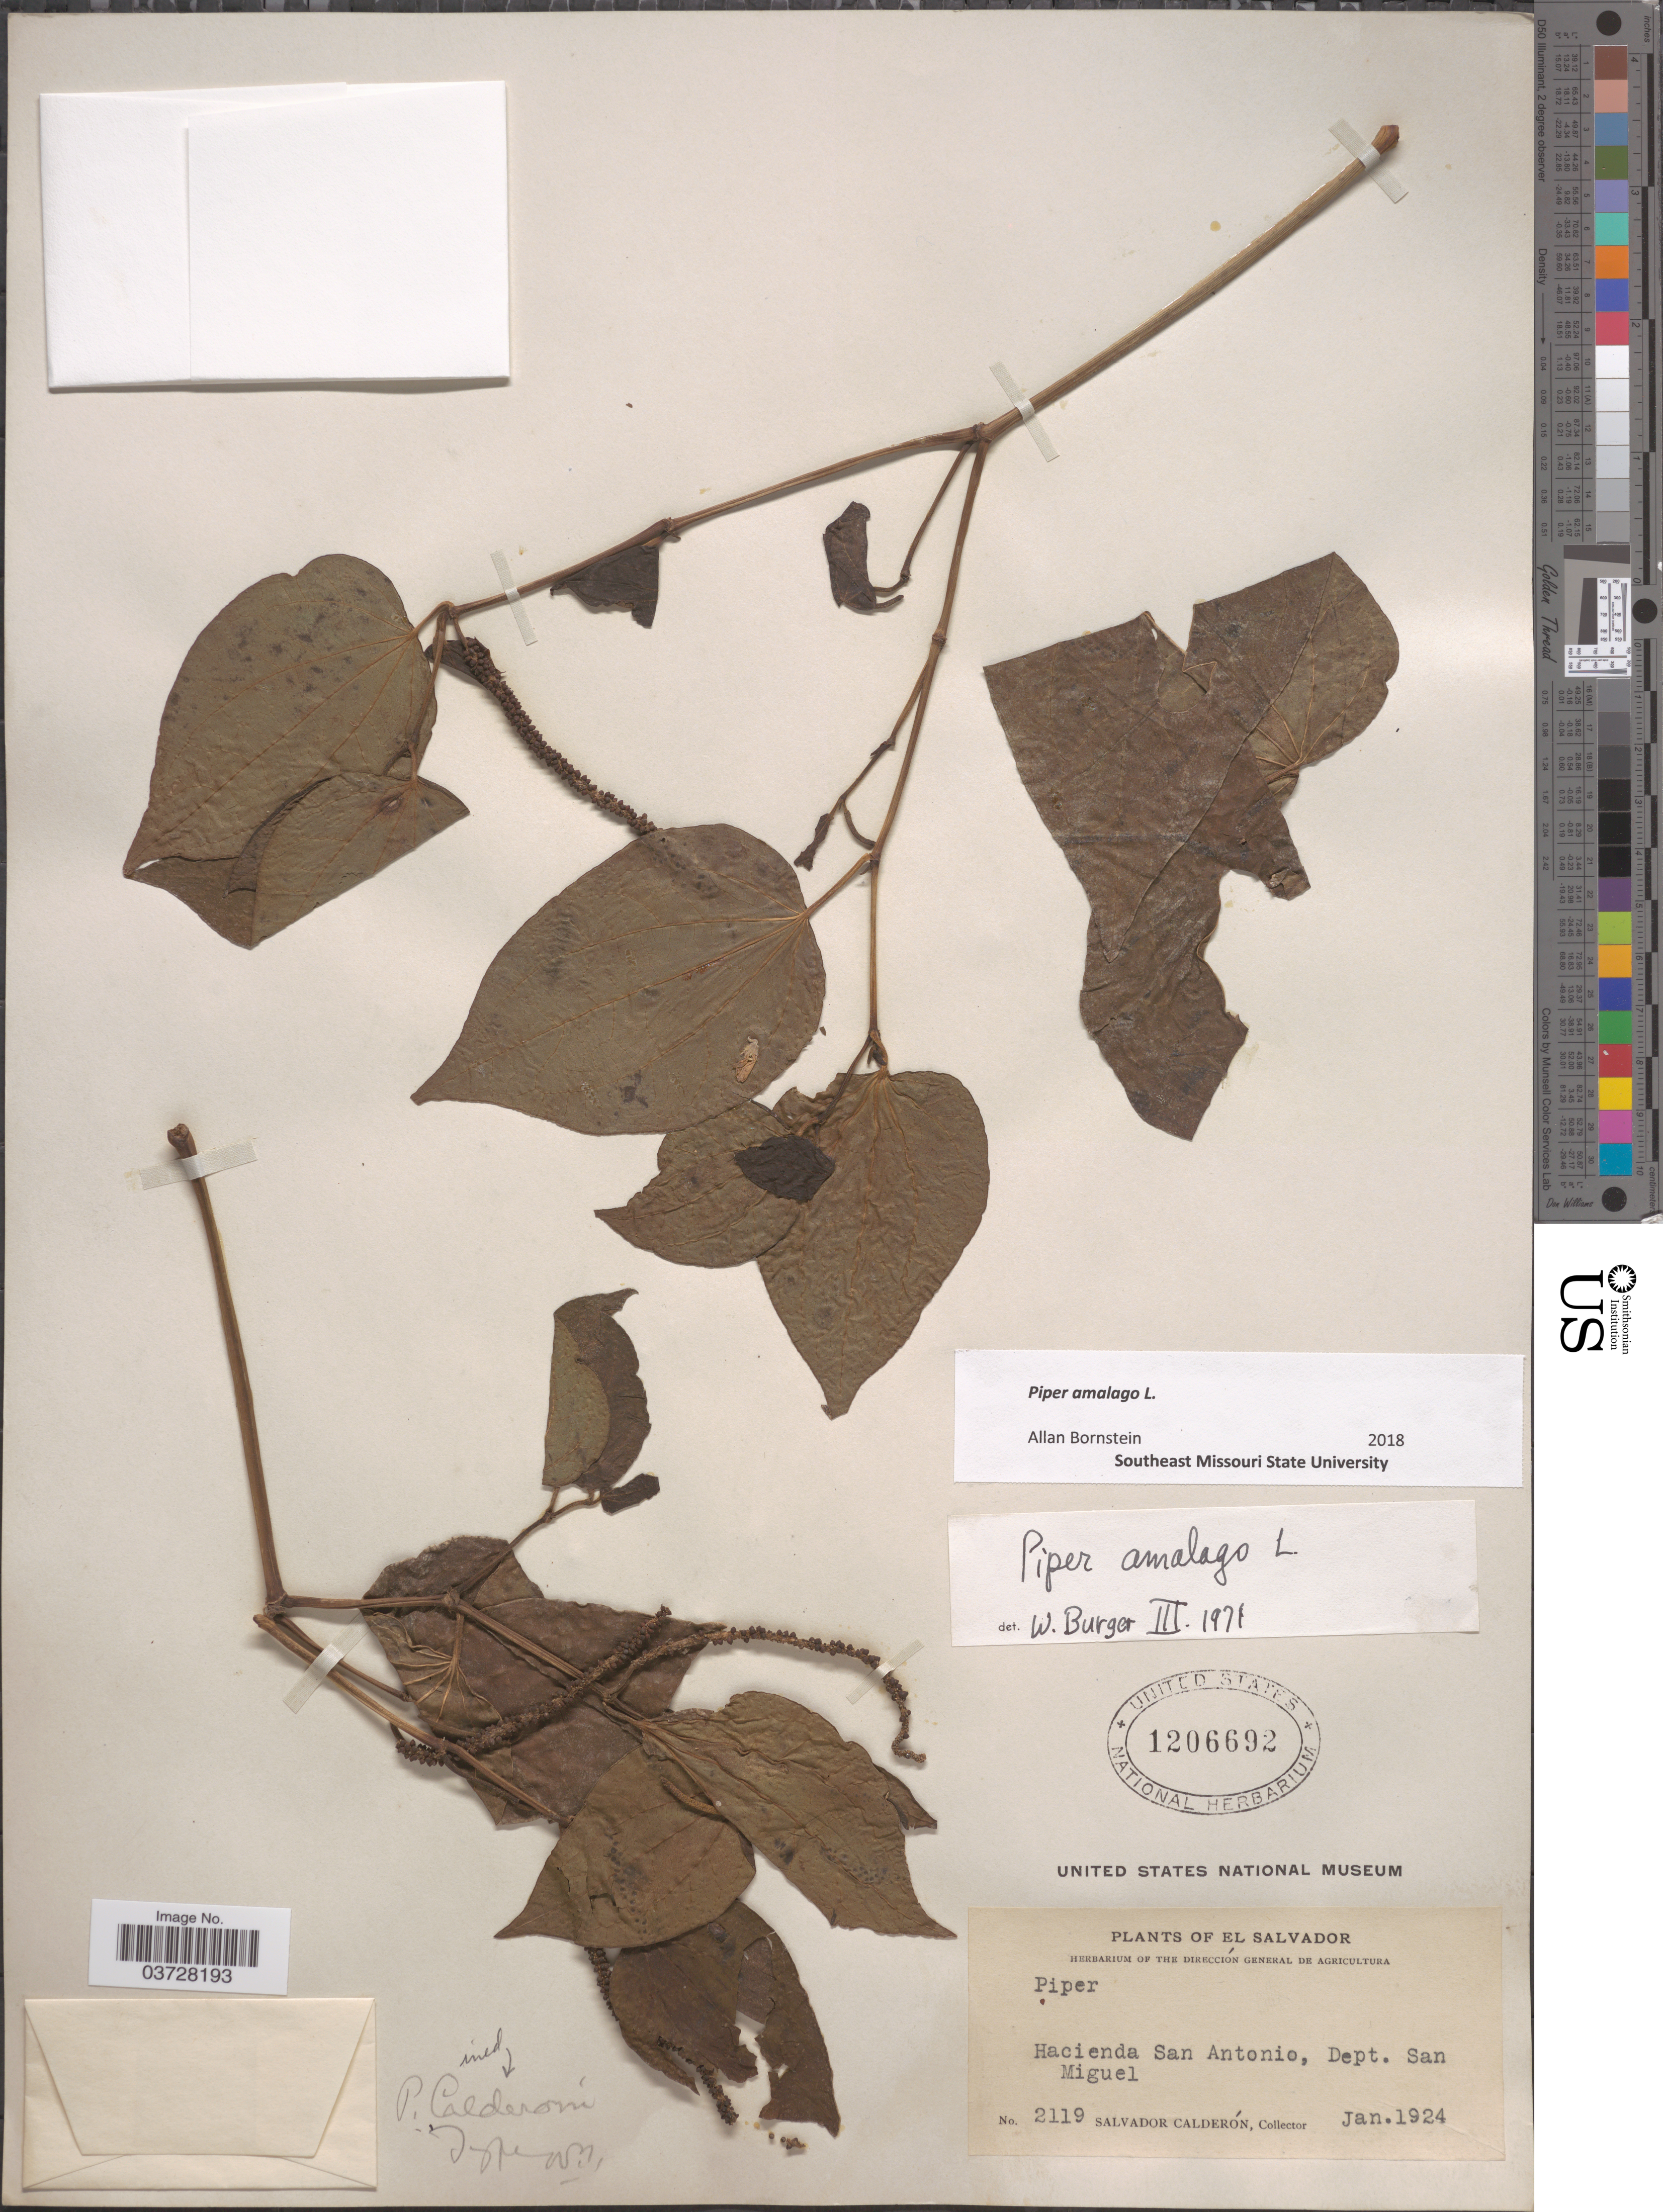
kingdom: Plantae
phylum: Tracheophyta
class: Magnoliopsida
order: Piperales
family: Piperaceae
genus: Piper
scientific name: Piper amalago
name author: L.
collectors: S. Calderón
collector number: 2119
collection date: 1924-01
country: El Salvador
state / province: San Miguel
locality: Hacienda San Antonio, Dept. San Miguel.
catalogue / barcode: US 1206692